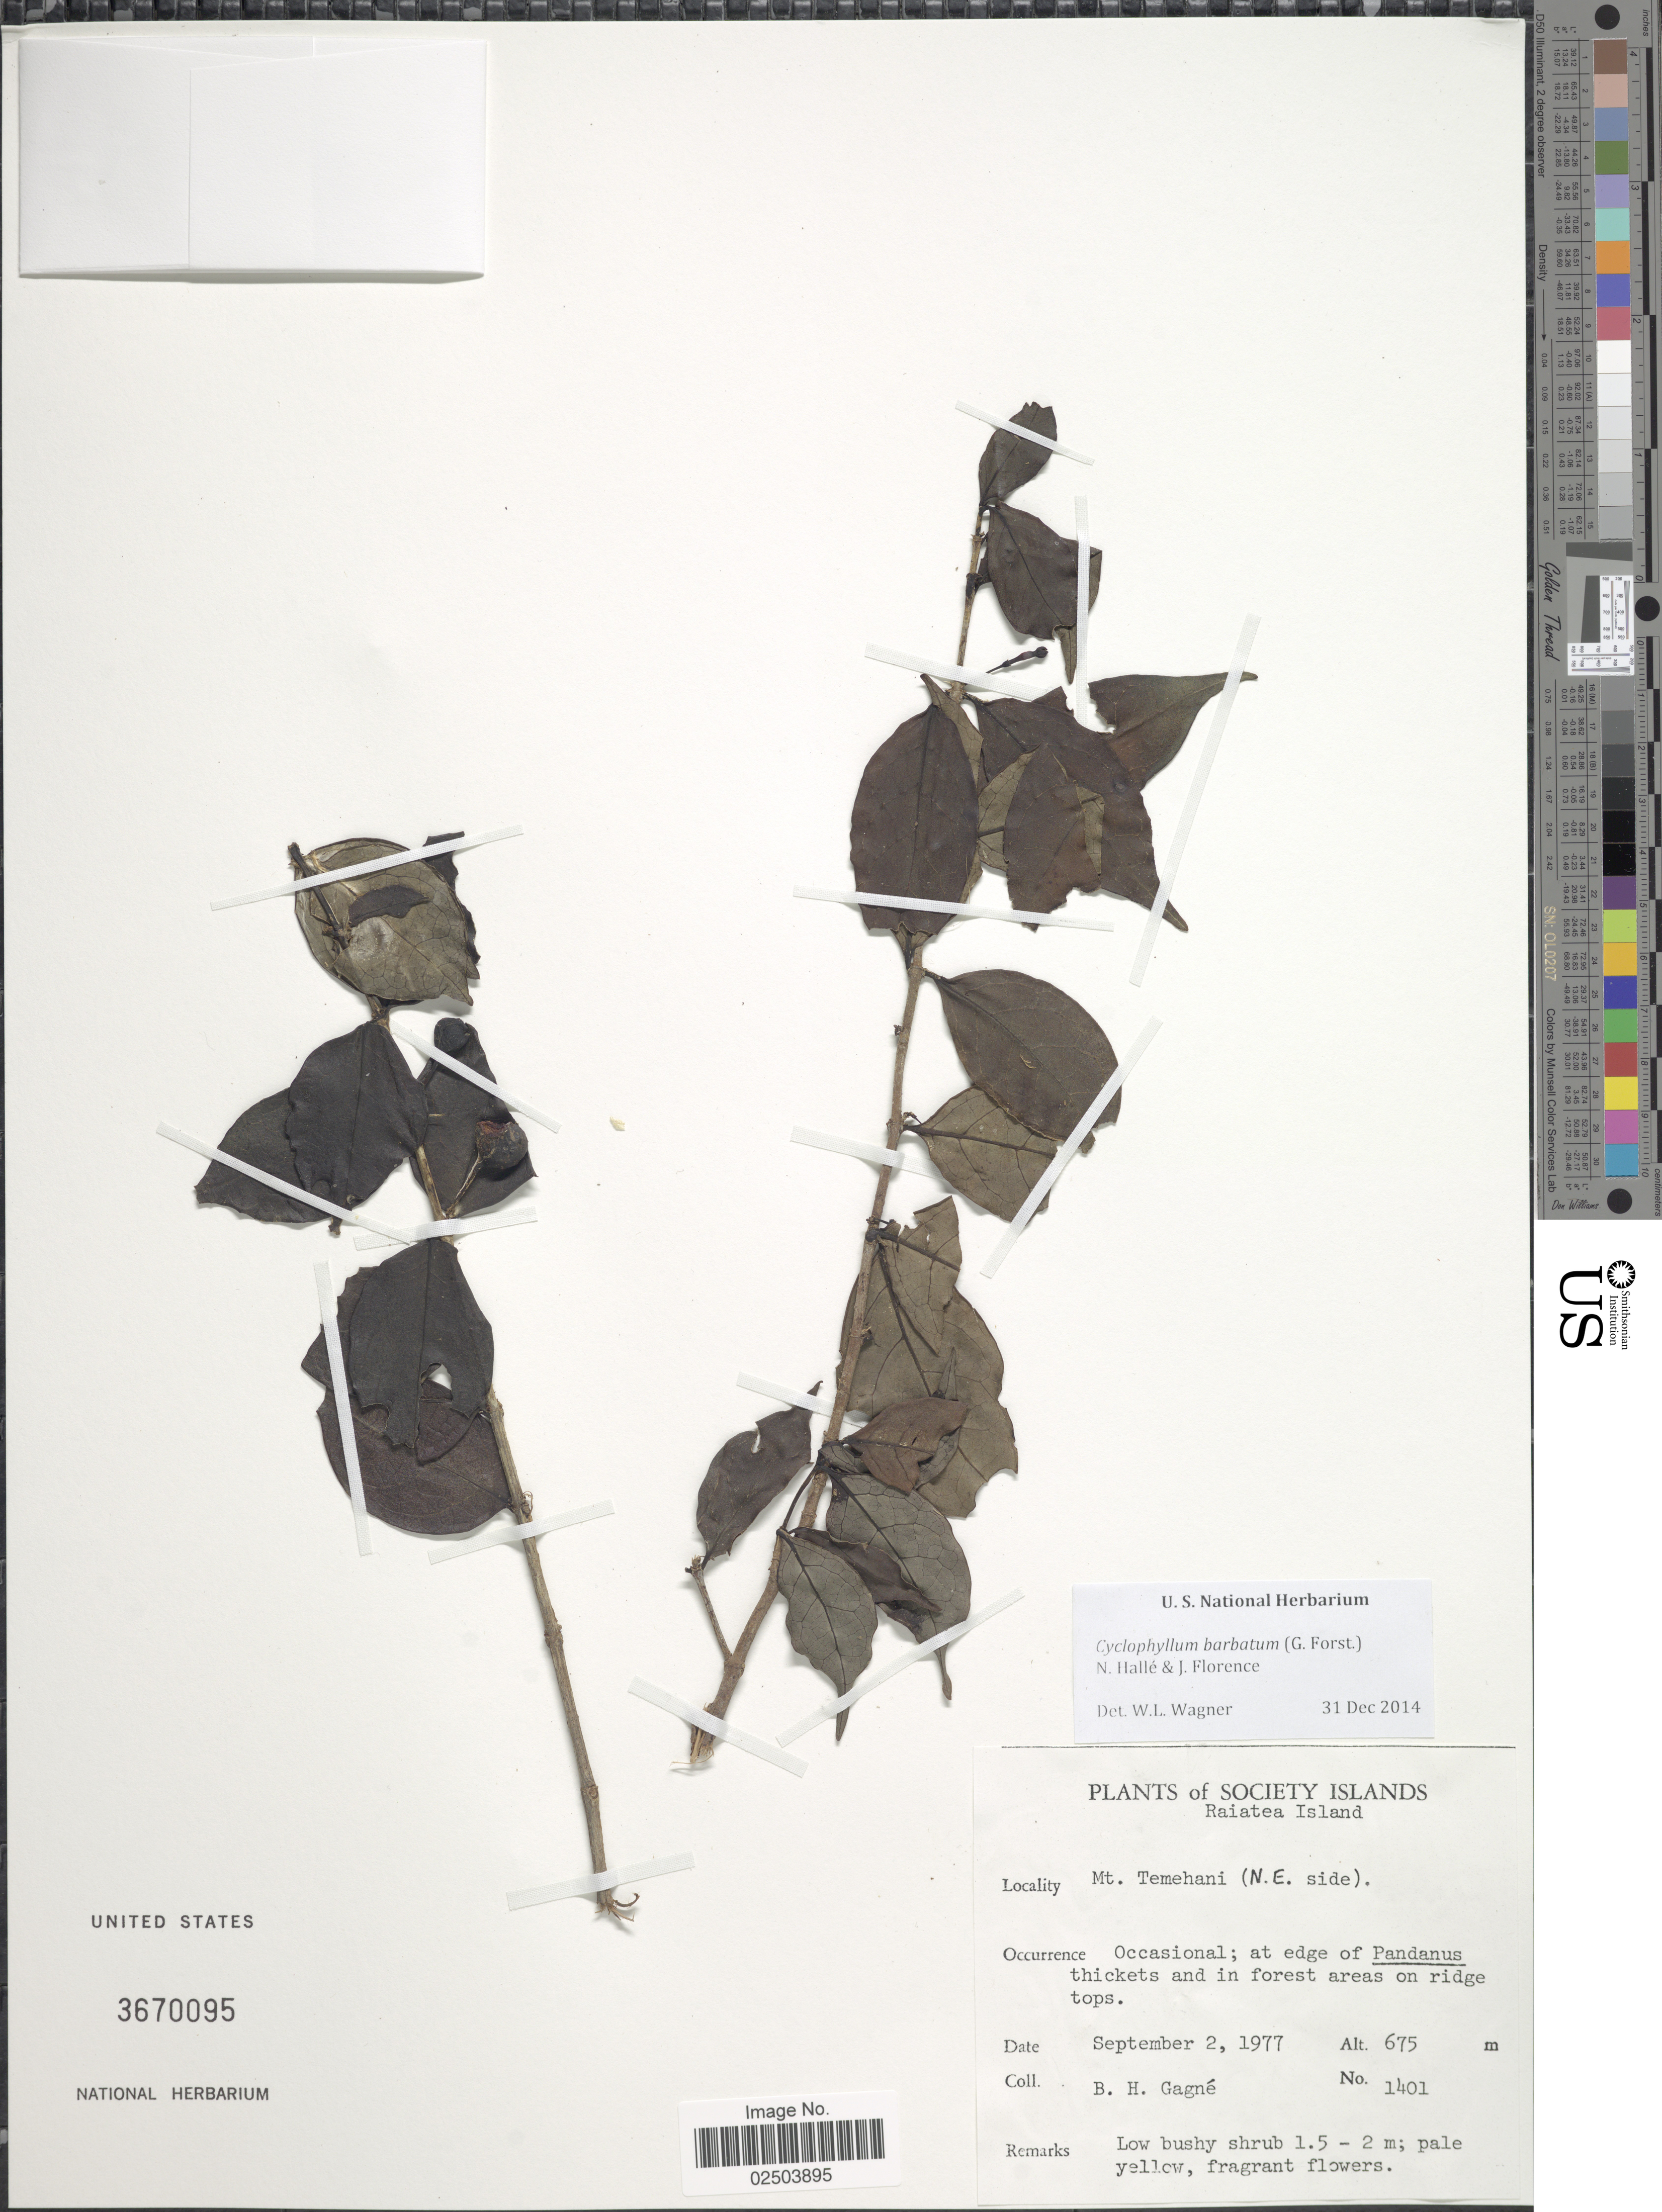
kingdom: Plantae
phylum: Tracheophyta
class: Magnoliopsida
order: Gentianales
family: Rubiaceae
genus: Cyclophyllum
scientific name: Cyclophyllum barbatum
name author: (G. Forst.) N. Hallé & J. Florence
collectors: B. H. Gagné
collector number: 1401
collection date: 1977-09-02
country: French Polynesia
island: Raiatea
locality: Raiatea Island. Mt. Temehani (N.E. side)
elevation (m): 675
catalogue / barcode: US 3670095